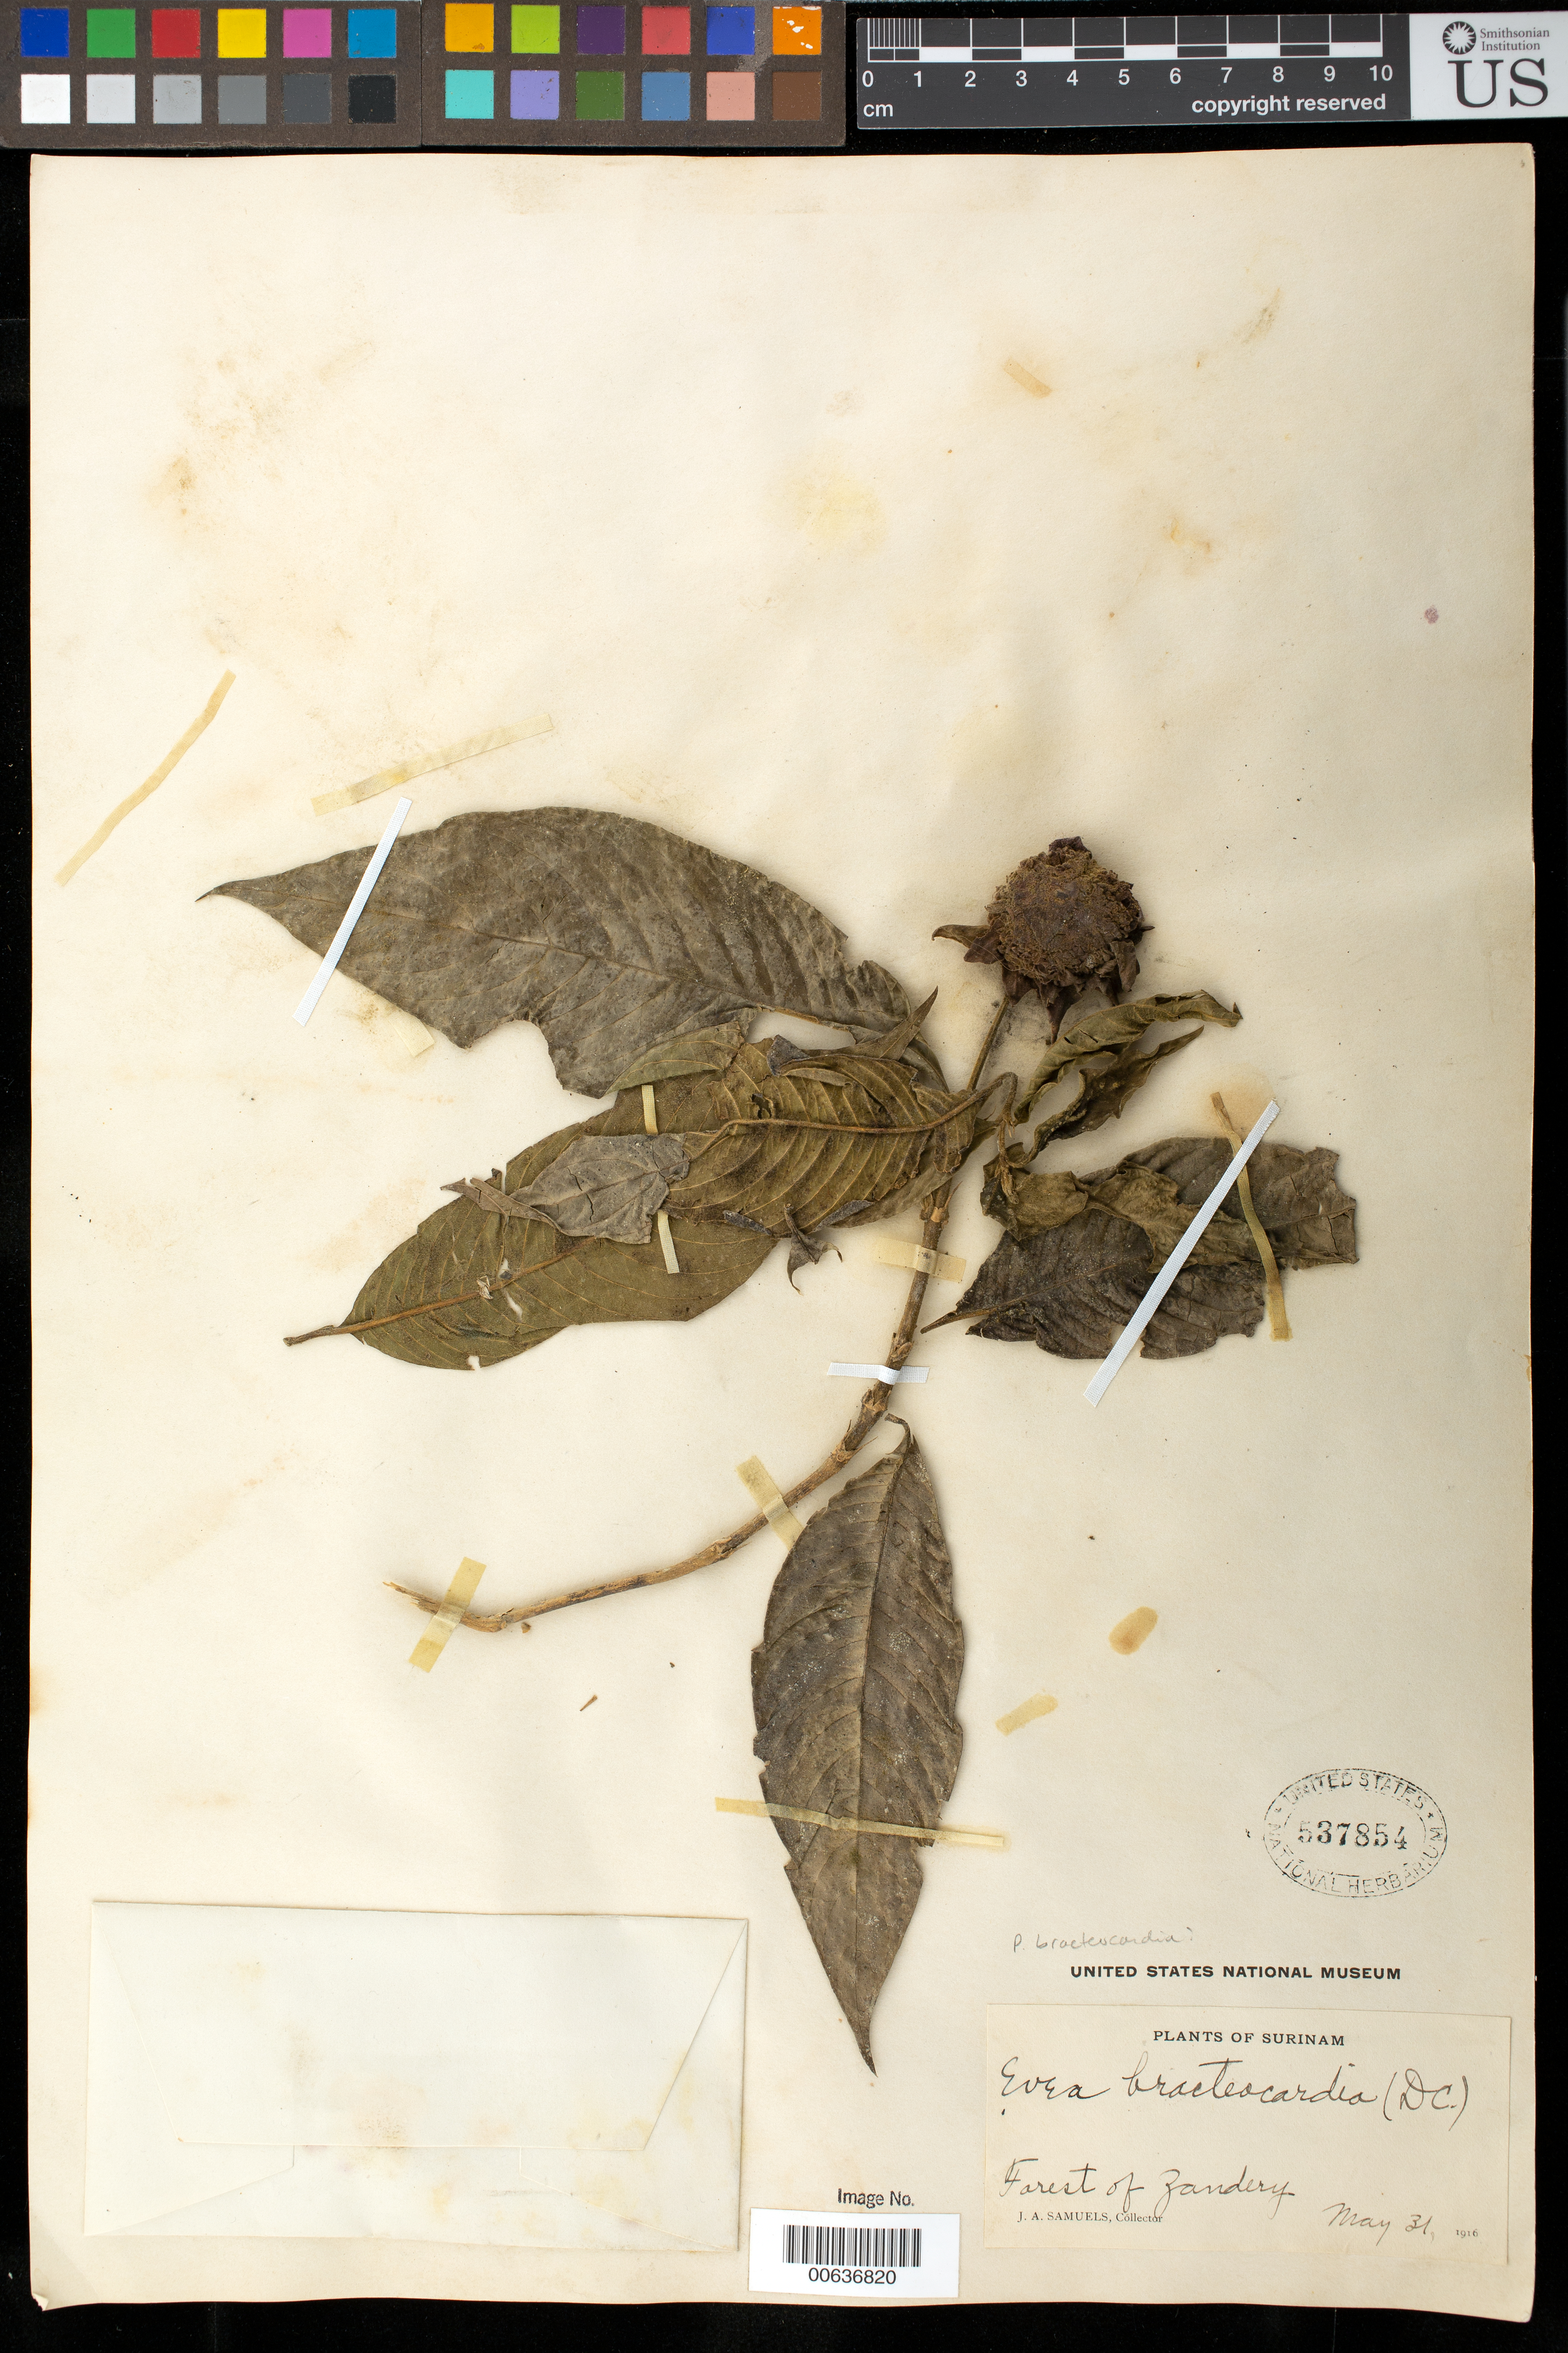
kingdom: Plantae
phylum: Tracheophyta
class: Magnoliopsida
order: Gentianales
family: Rubiaceae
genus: Palicourea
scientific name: Palicourea bracteocardia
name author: (DC.) Delprete & J.H. Kirkbr.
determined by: Kirkbride, J. H., Jr.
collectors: J. A. Samuels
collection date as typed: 31-May-16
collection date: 1916-05-31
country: Suriname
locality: Zanderij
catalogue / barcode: US 537854